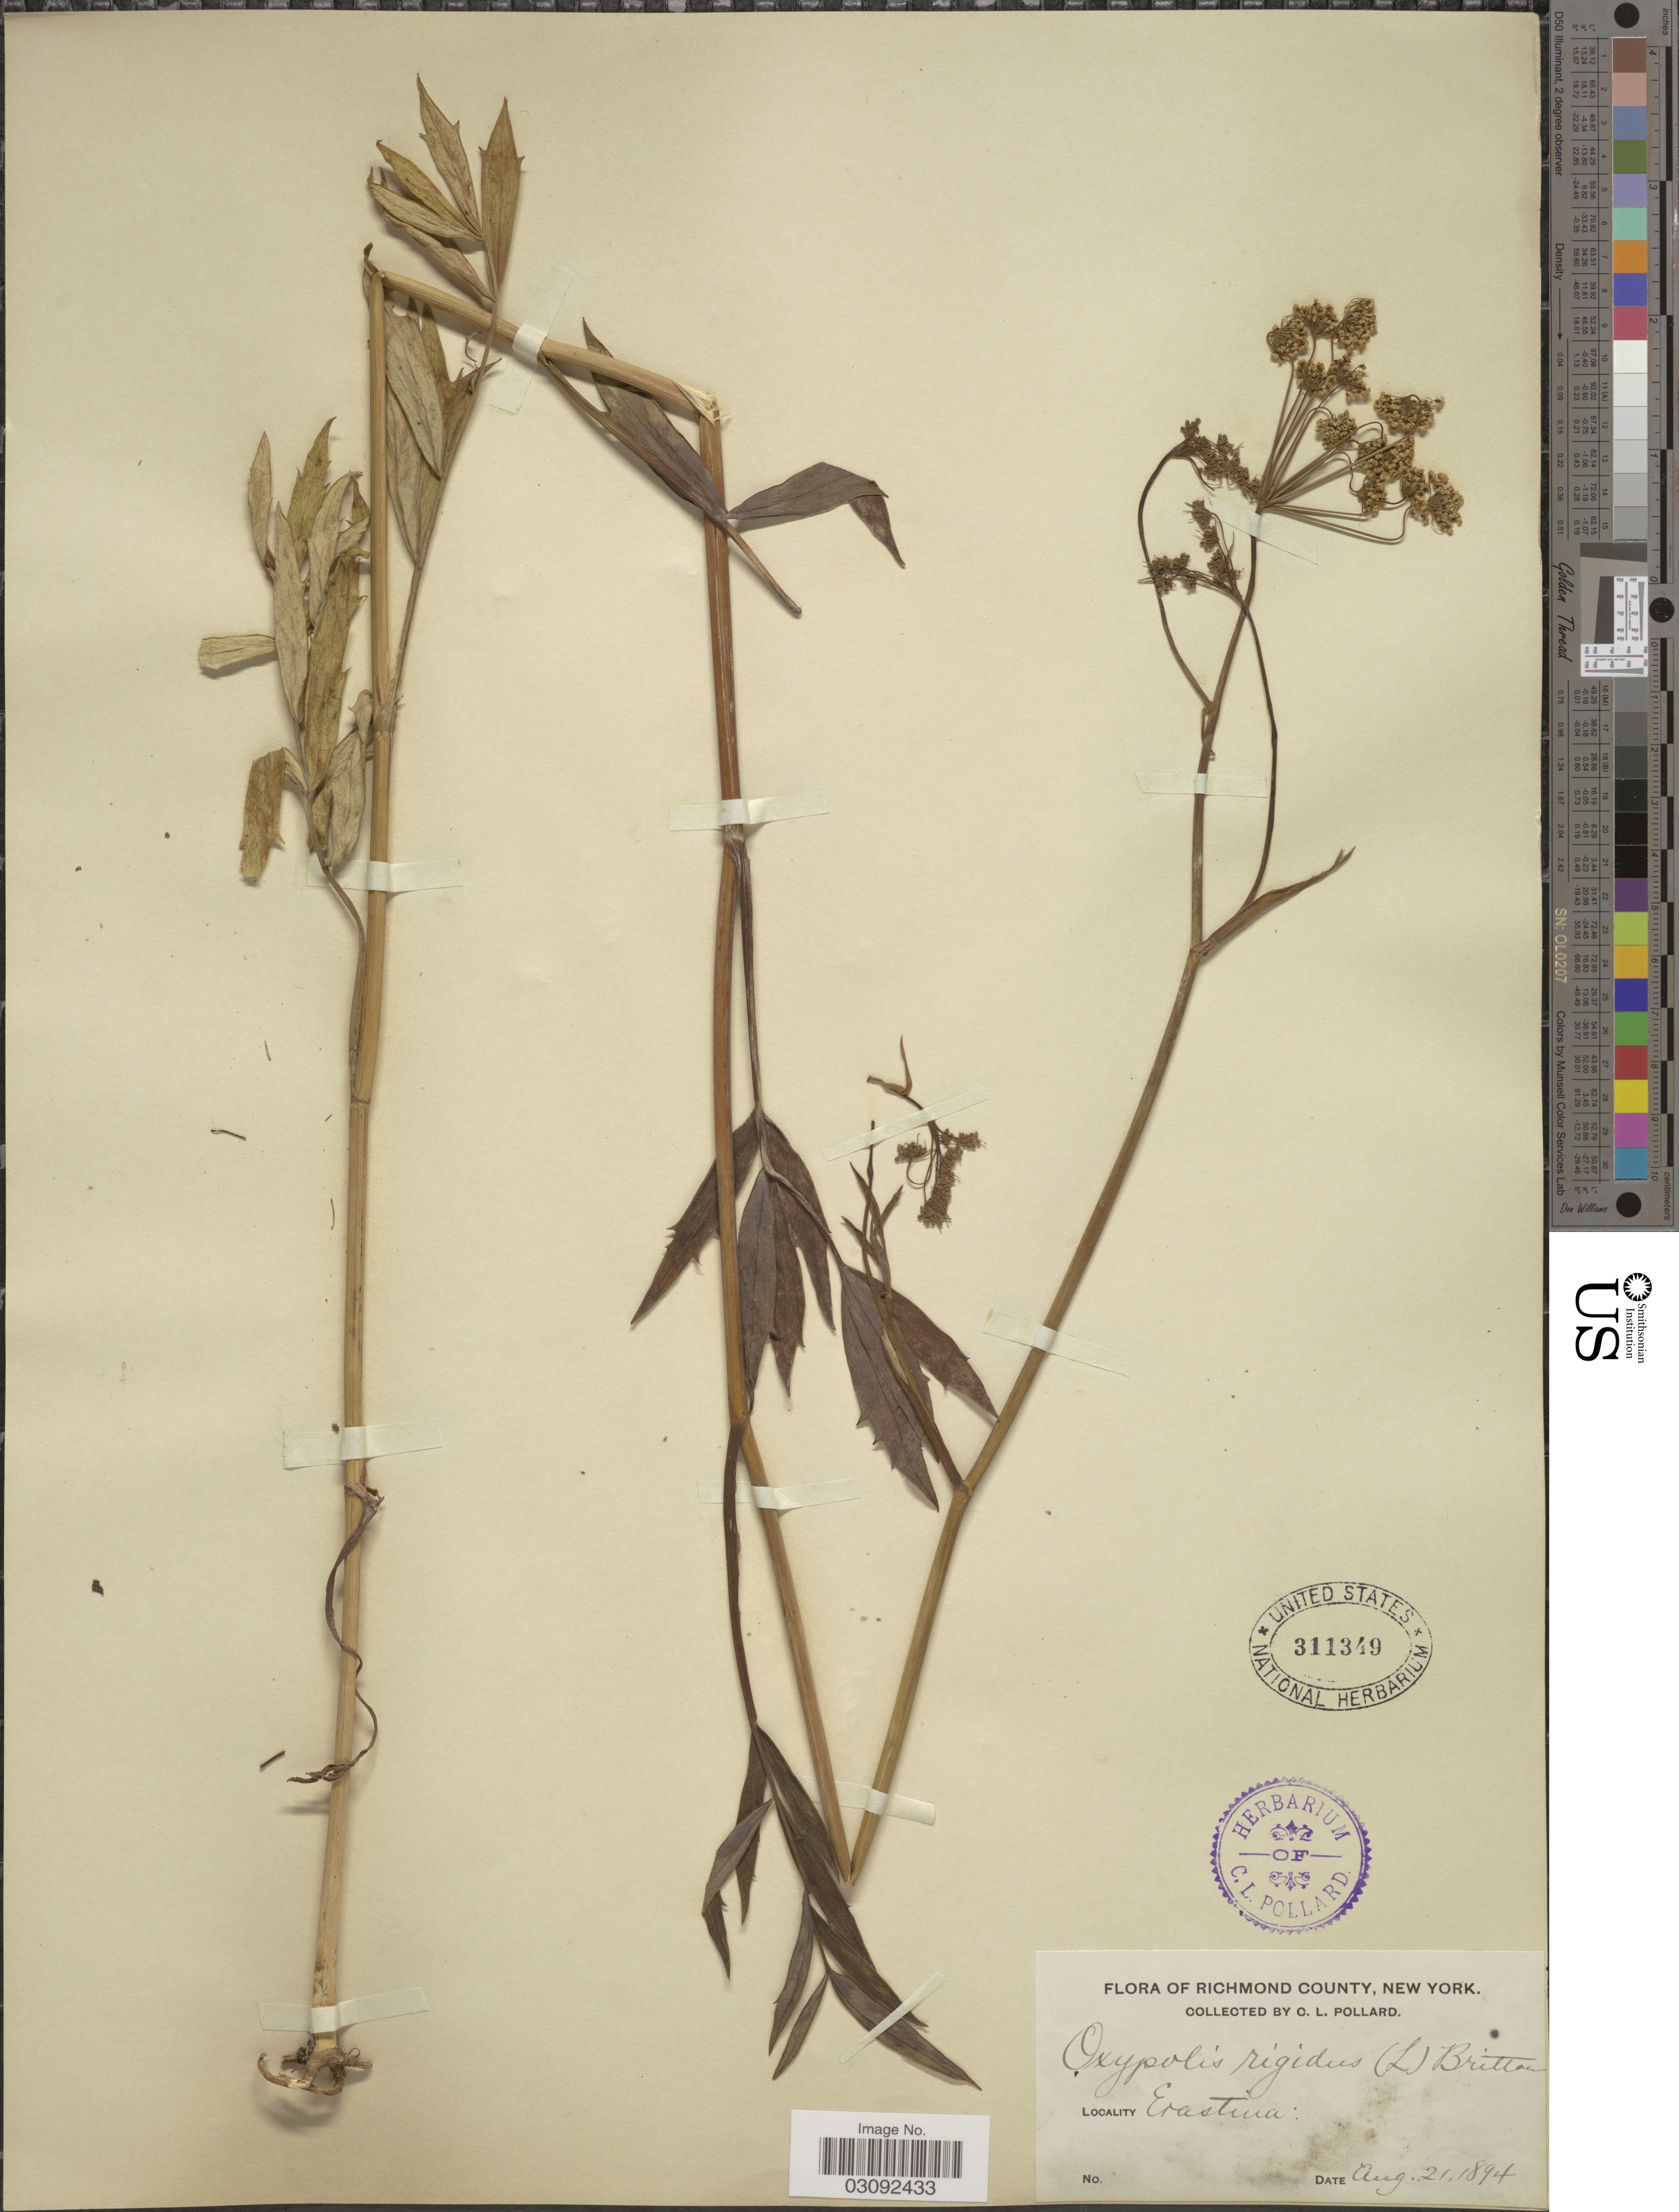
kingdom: Plantae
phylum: Tracheophyta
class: Magnoliopsida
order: Apiales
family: Apiaceae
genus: Oxypolis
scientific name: Oxypolis rigidior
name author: (L.) Raf.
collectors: C. L. Pollard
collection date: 1894-08-21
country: United States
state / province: New York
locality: Richmond County. Erastina.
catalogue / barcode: US 311349